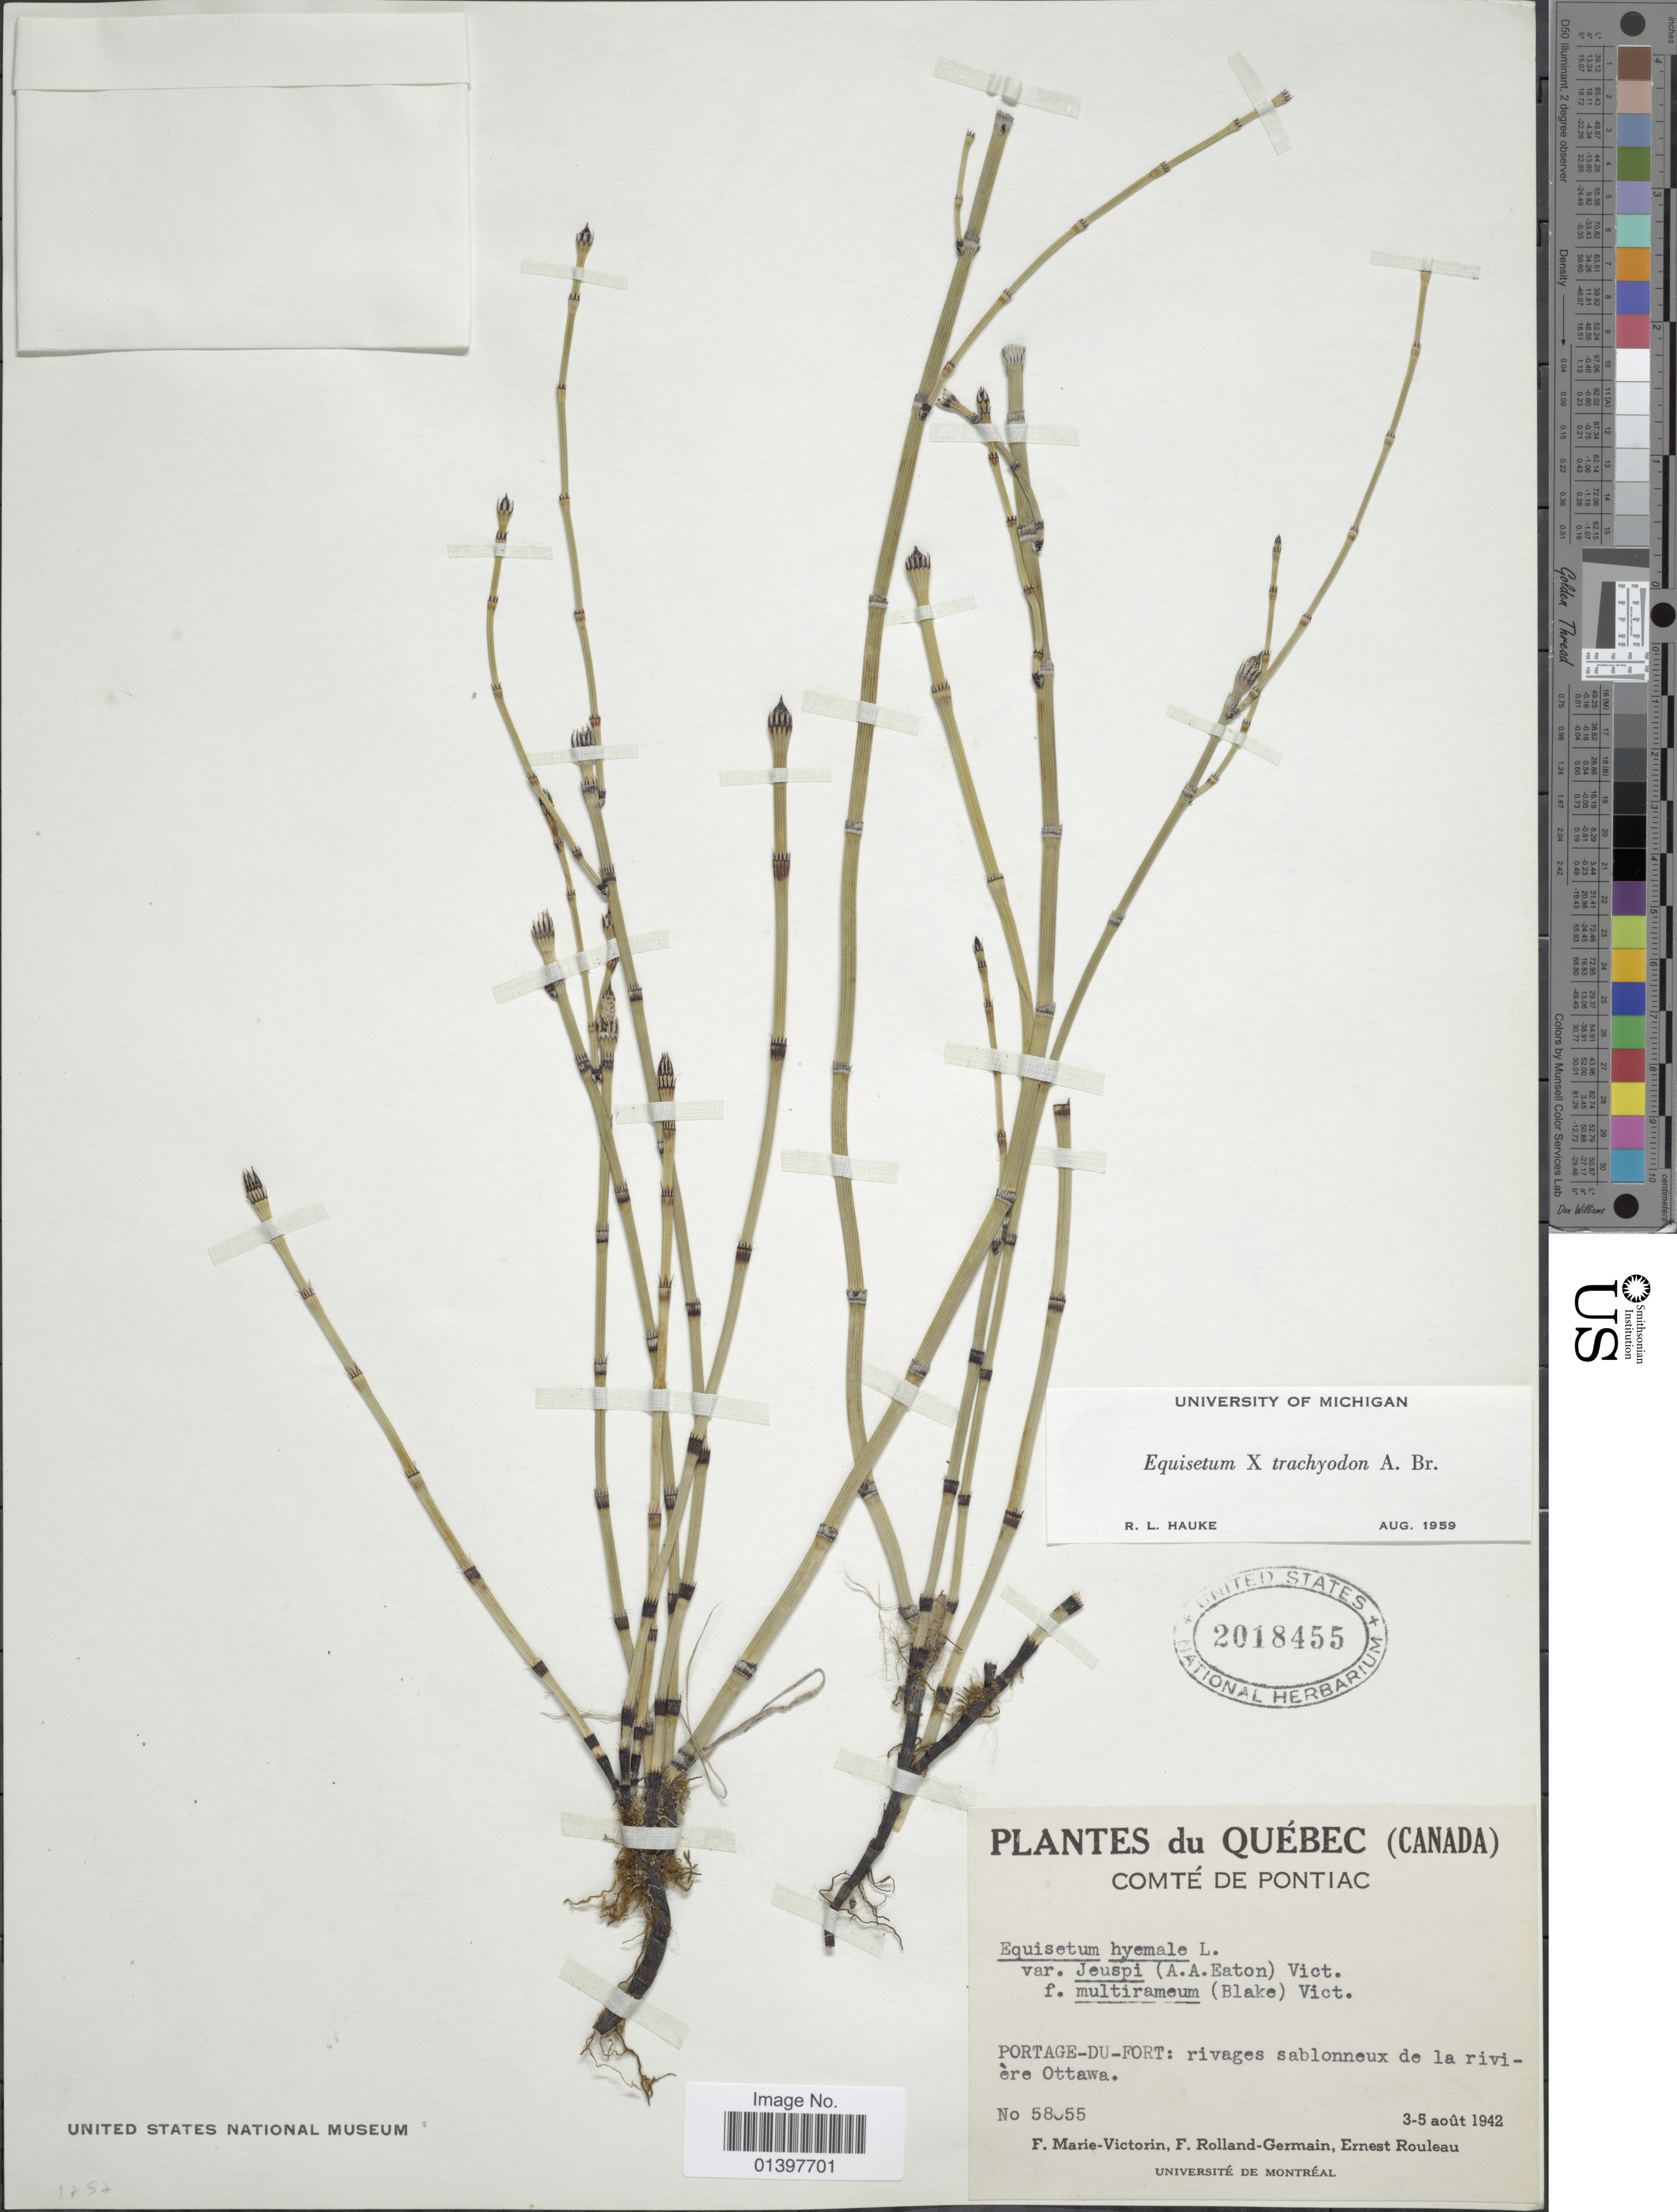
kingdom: Plantae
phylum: Tracheophyta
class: Polypodiopsida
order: Equisetales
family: Equisetaceae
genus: Equisetum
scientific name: Equisetum x trachyodon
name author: A. Braun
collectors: Fr. Marie-Victorin, Rolland-Germain & J. Rouleau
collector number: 58055*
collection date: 1942-08-03/1942-08-05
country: Canada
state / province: Quebec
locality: Comté de Pontiac, Portage-du-Fort: rivages sablonneux de la riviere Ottawa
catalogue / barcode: US 2018455